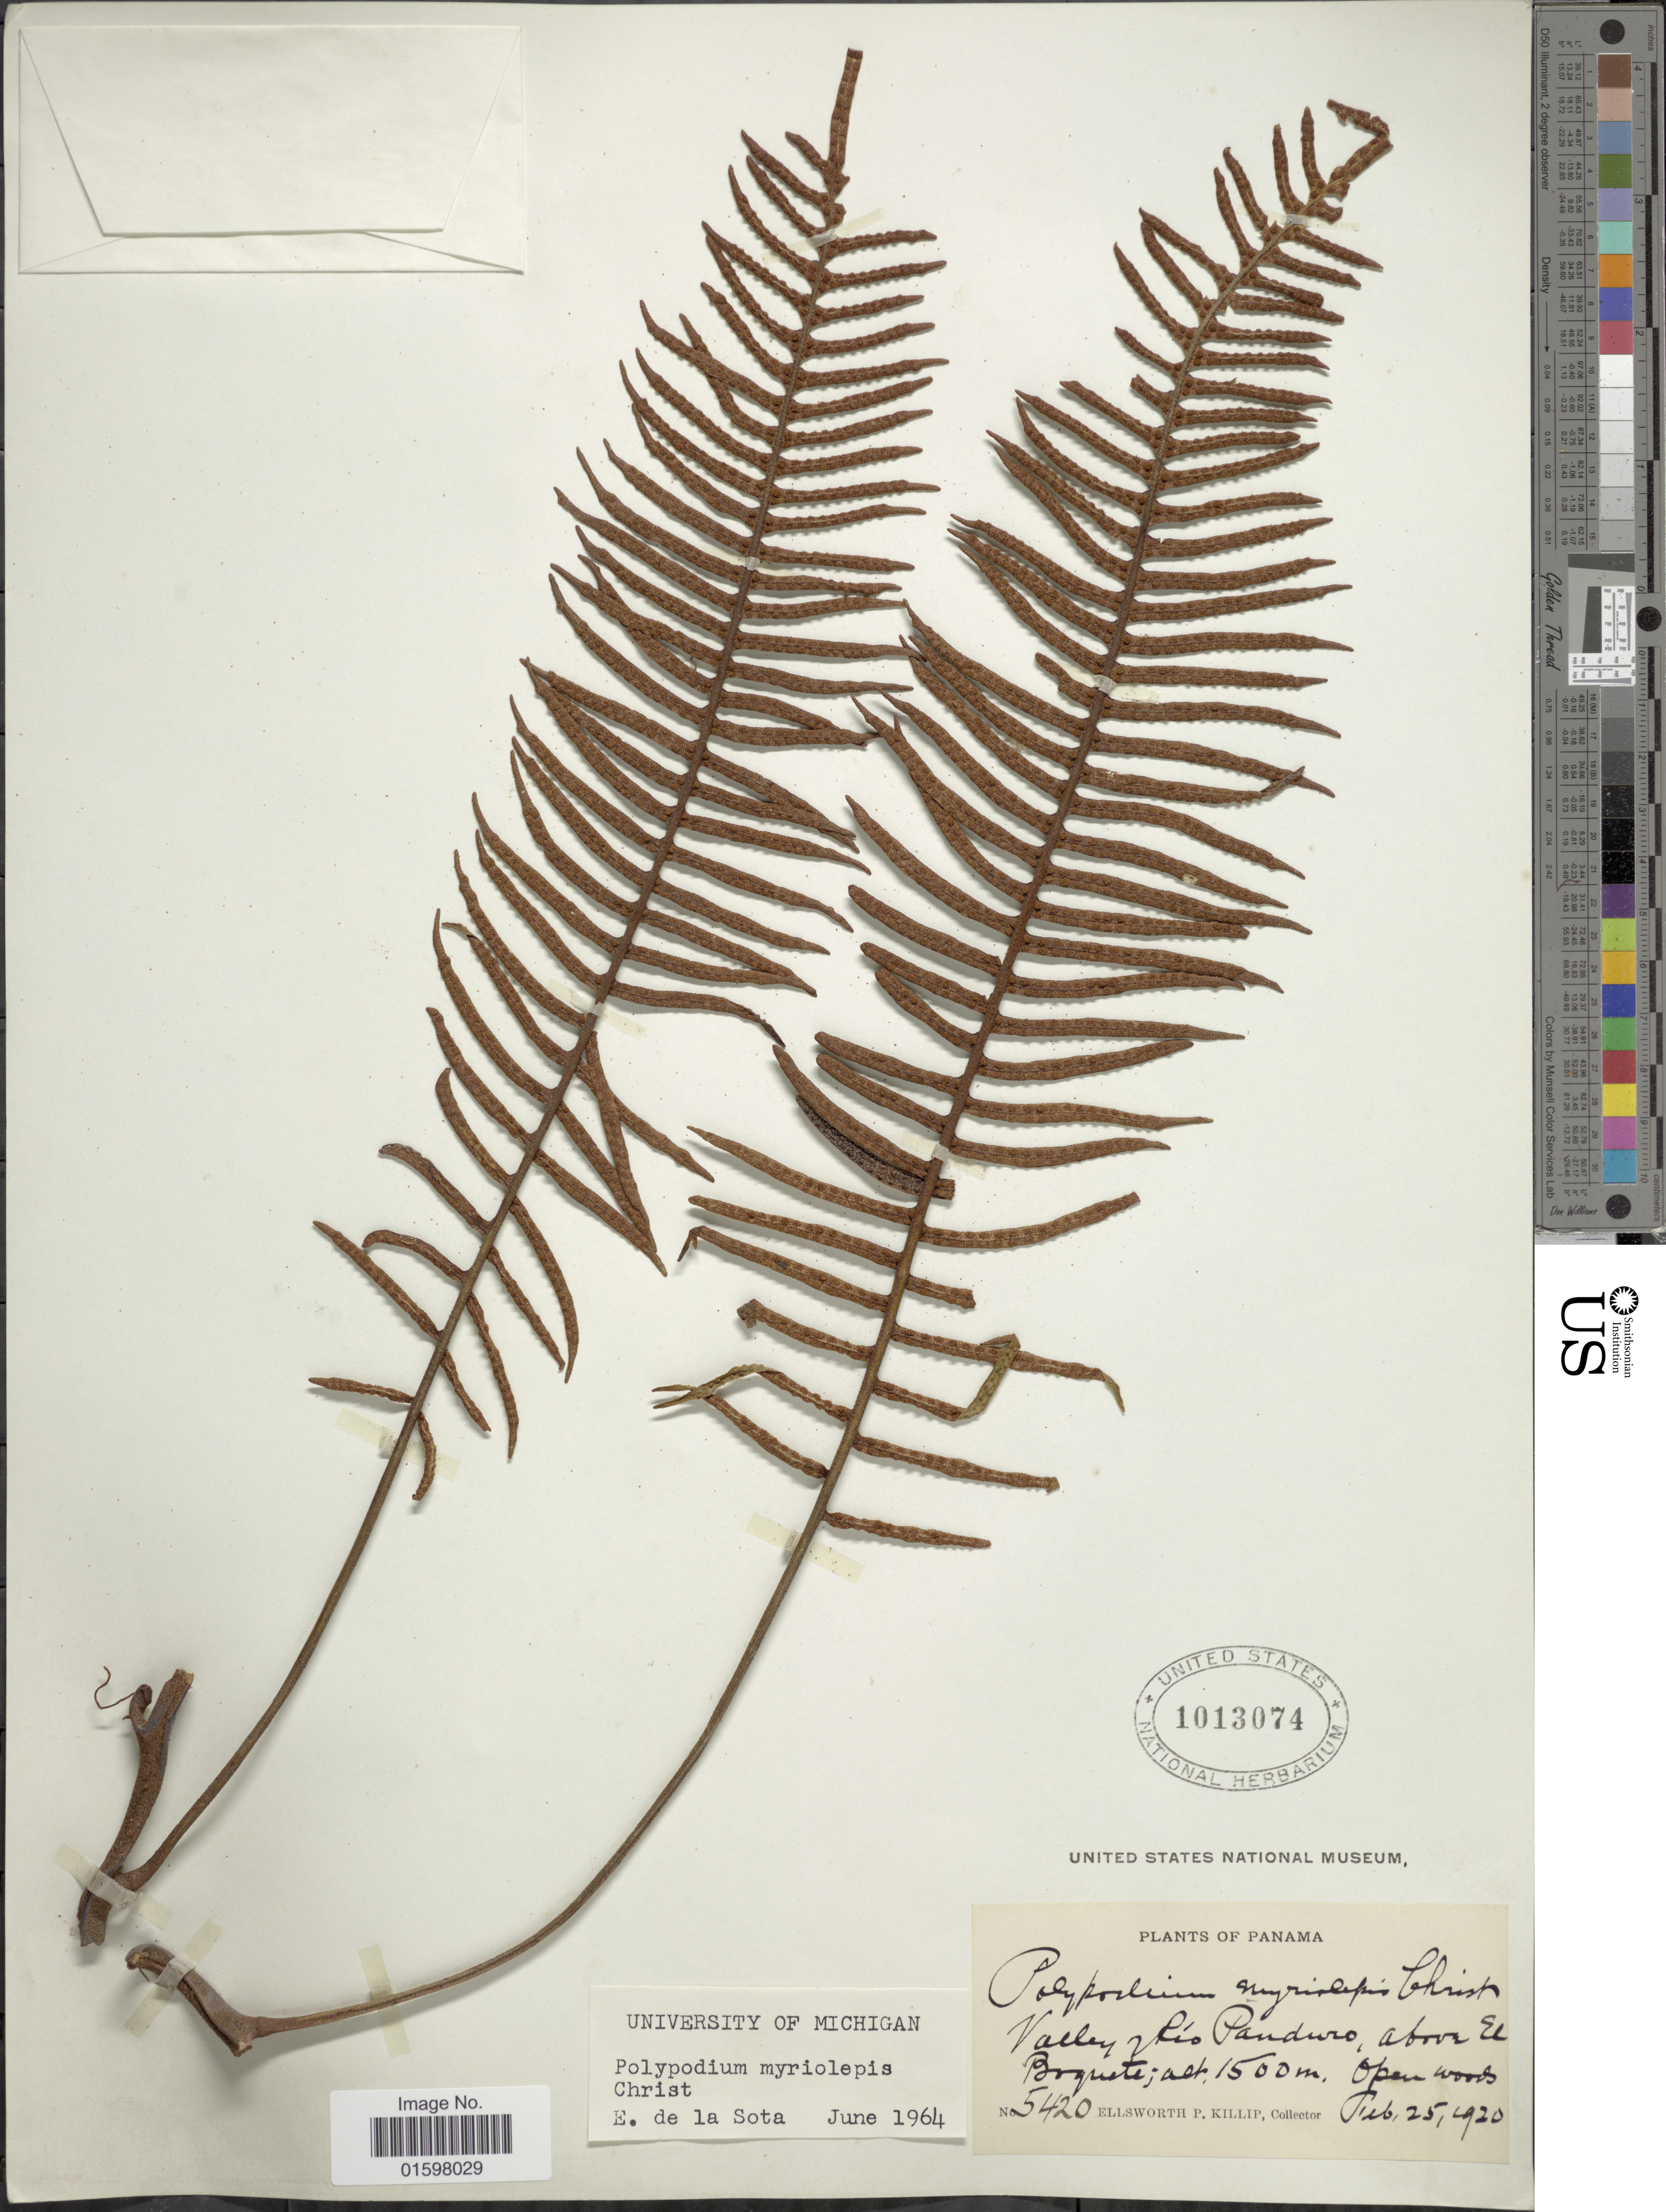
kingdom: Plantae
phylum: Tracheophyta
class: Polypodiopsida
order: Polypodiales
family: Polypodiaceae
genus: Pleopeltis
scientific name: Pleopeltis myriolepis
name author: (Christ) A.R. Sm. & Tejero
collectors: E. P. Killip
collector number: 5420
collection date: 1920-02-25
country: Panama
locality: Valley of Río Panduro, above el Boquete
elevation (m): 1500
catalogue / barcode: US 1013074